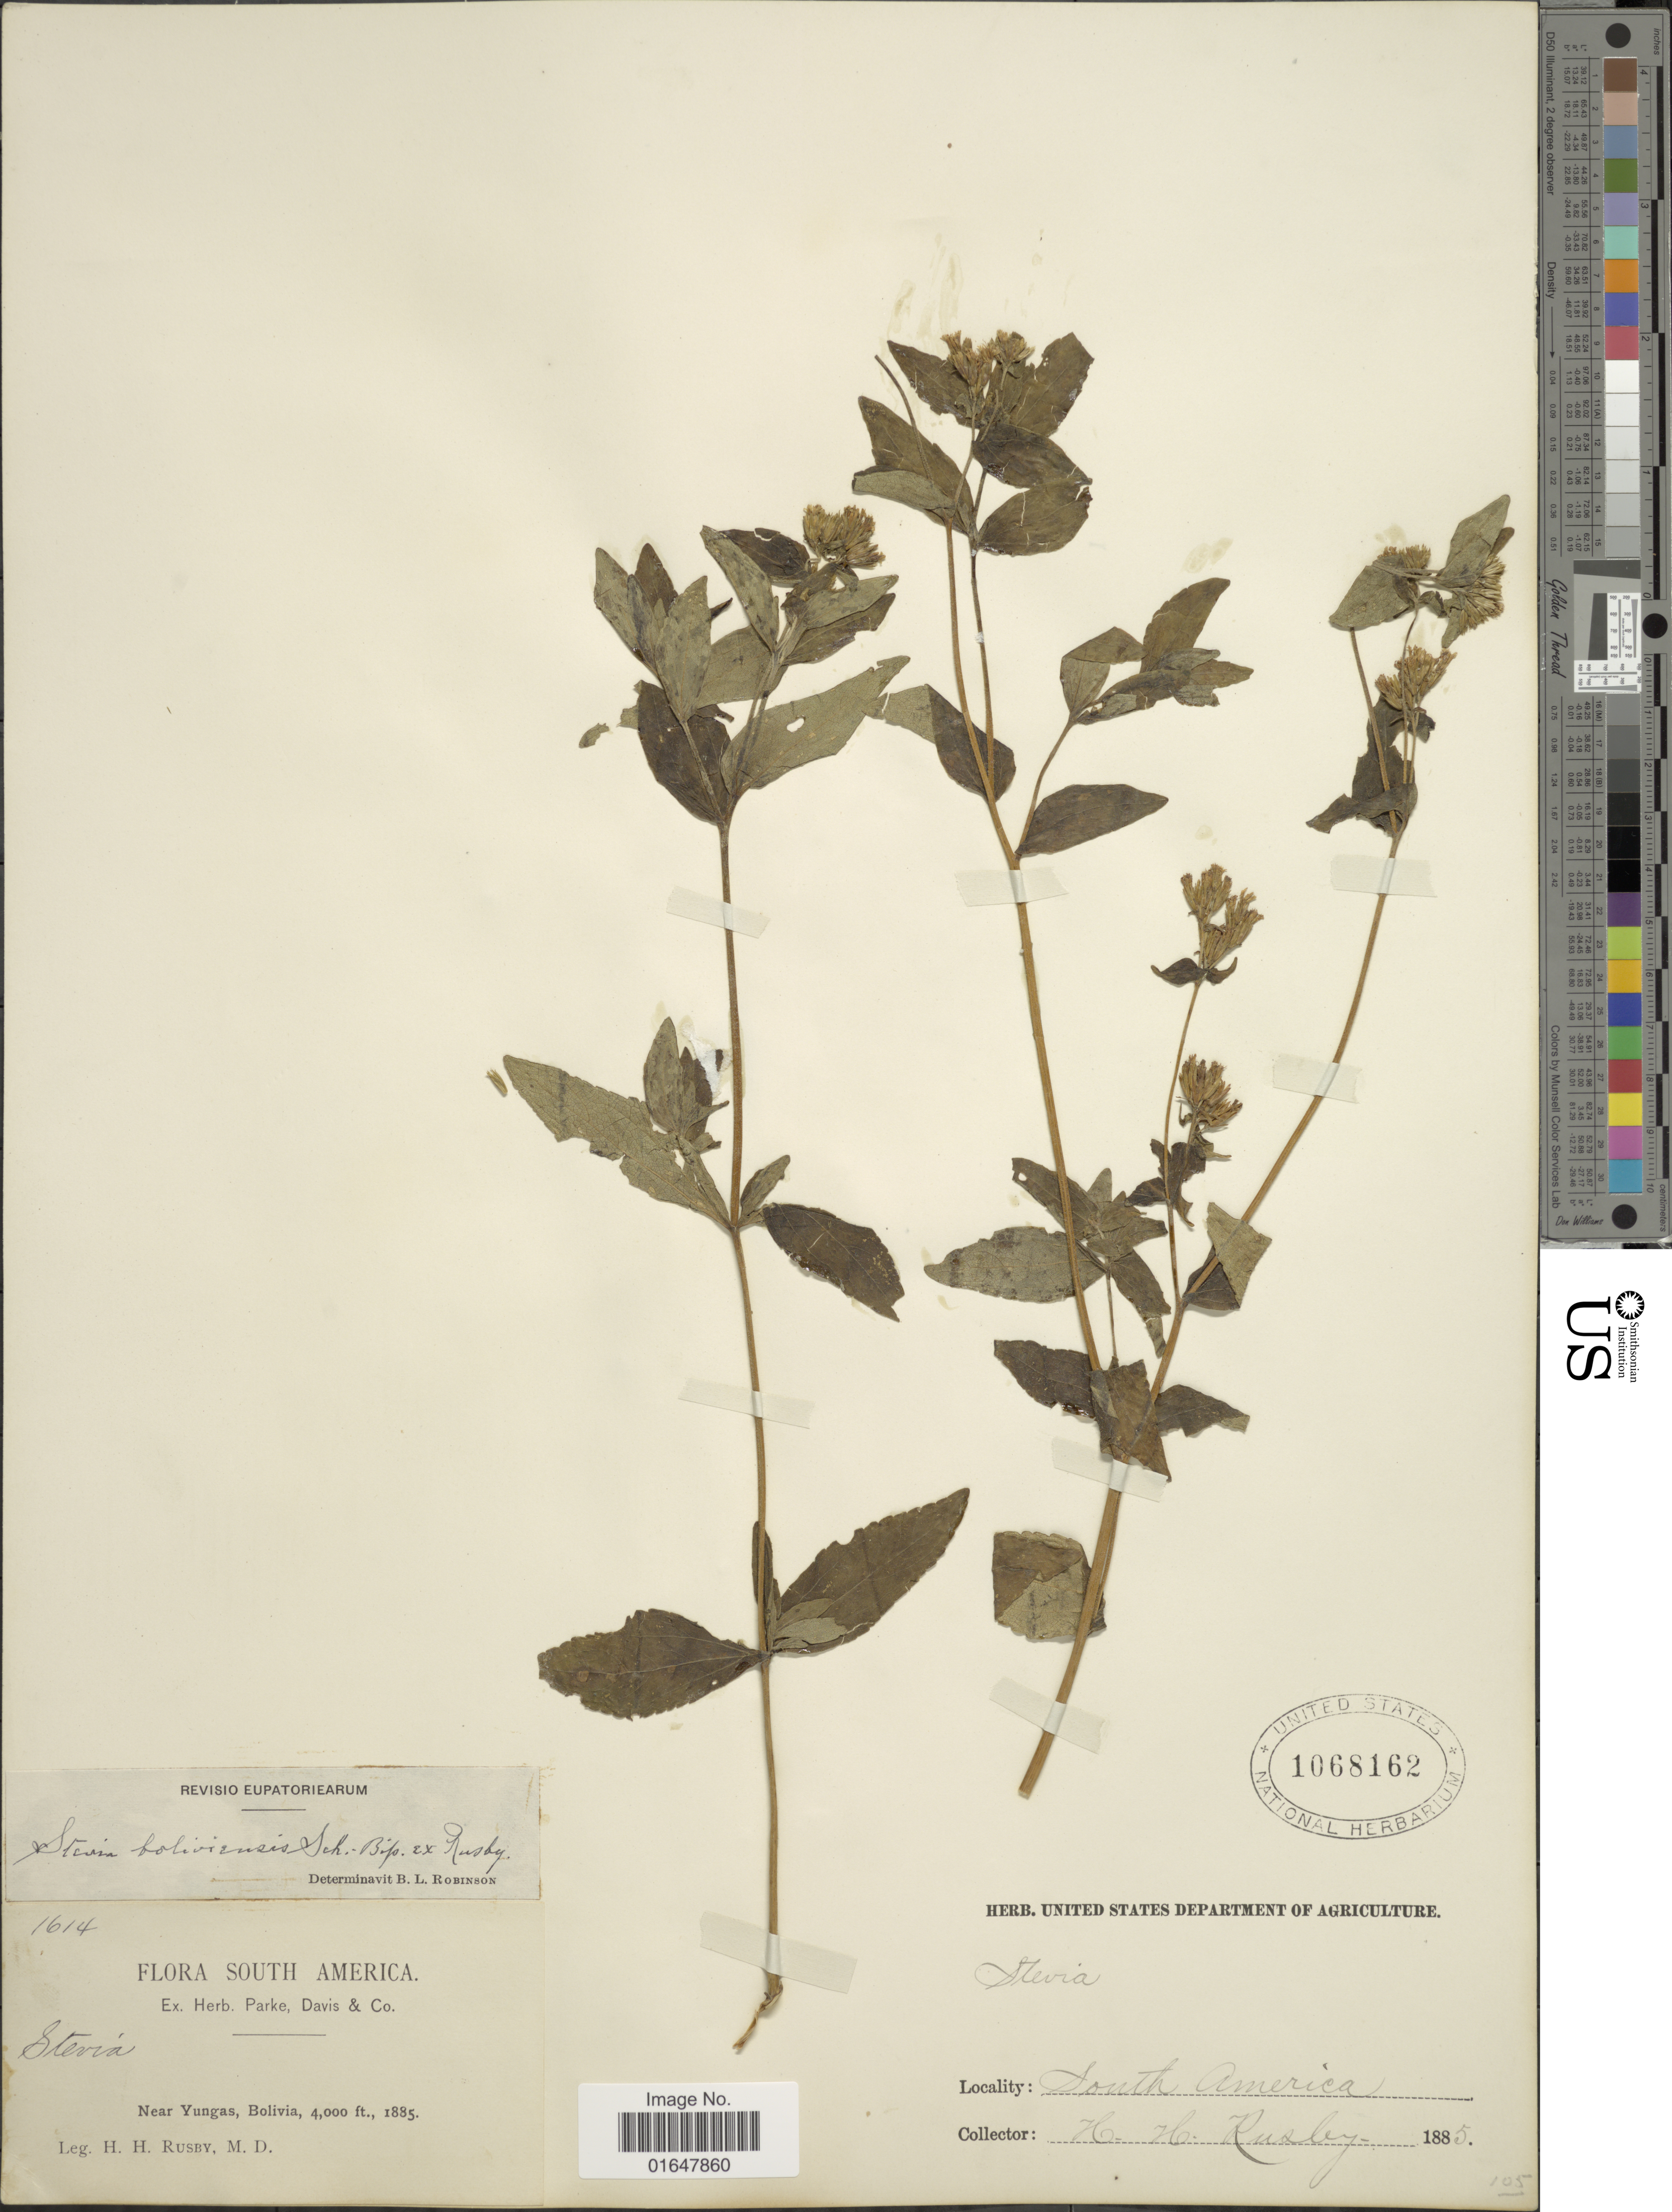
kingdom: Plantae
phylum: Tracheophyta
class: Magnoliopsida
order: Asterales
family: Asteraceae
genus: Stevia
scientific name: Stevia boliviensis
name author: Sch. Bip. ex Rusby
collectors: H. H. Rusby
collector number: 1614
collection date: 1885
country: Bolivia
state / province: La Paz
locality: Near Yungas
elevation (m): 1219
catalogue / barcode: US 1068162